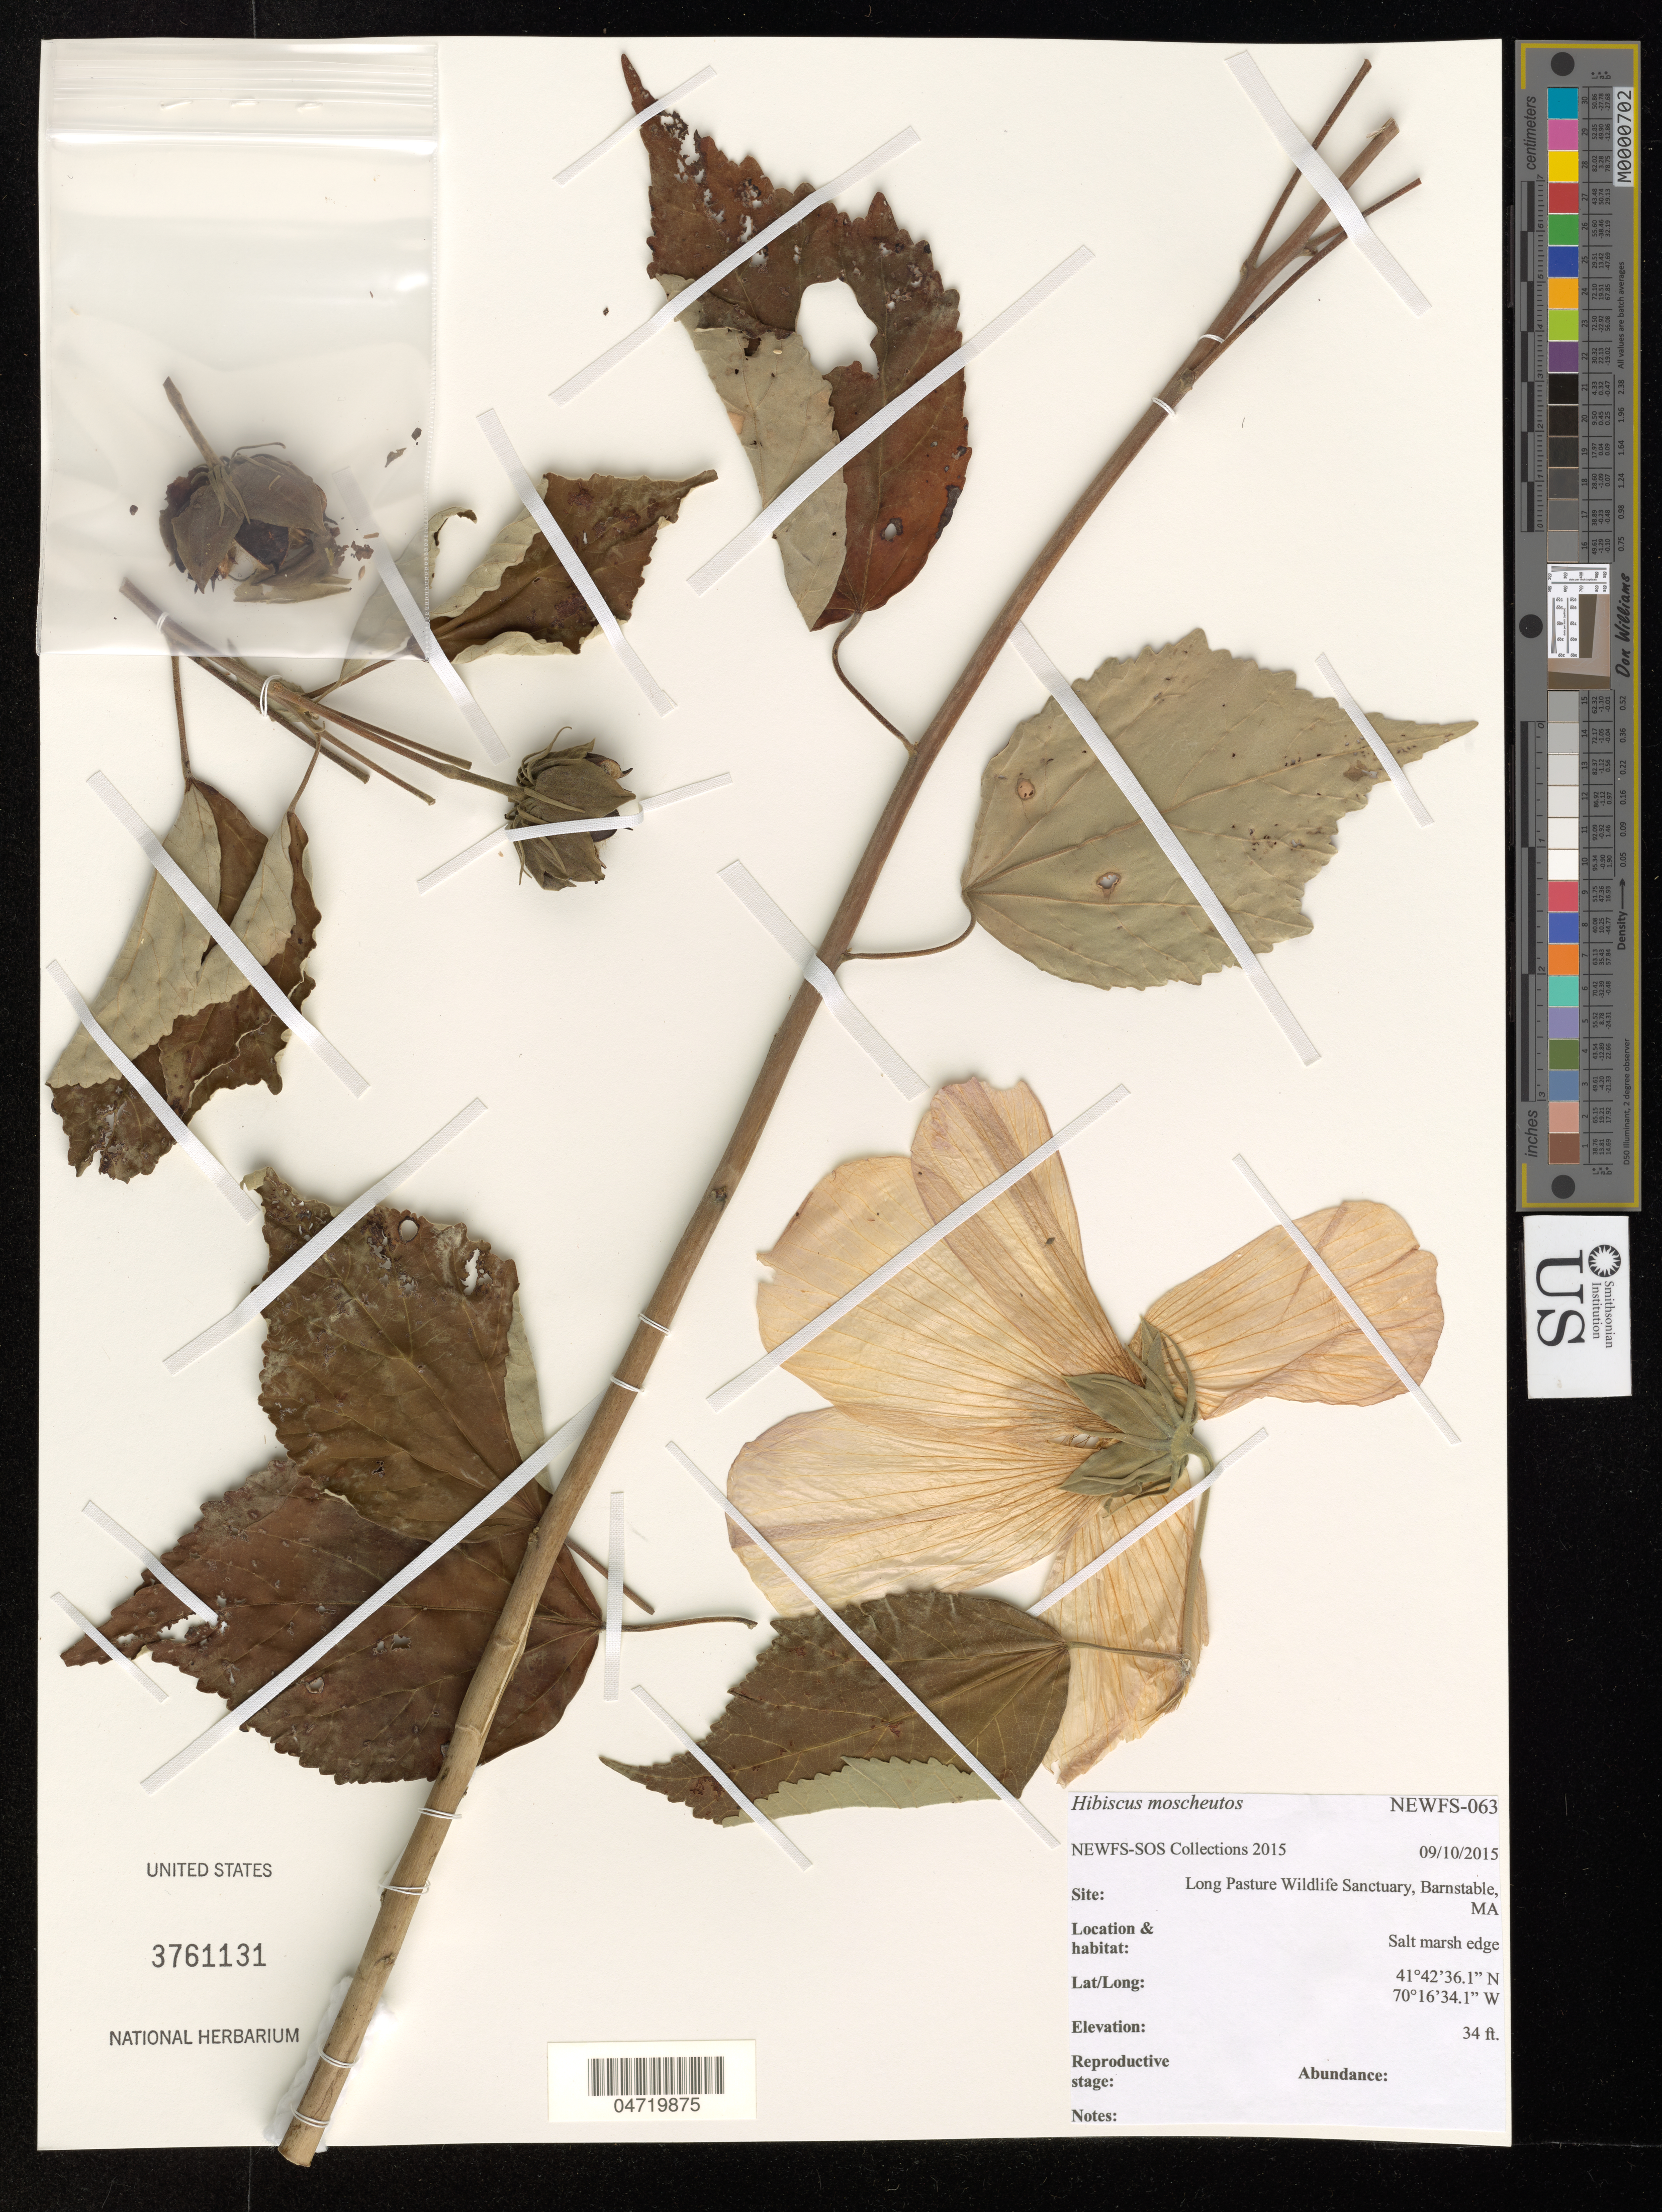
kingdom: Plantae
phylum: Tracheophyta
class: Magnoliopsida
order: Malvales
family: Malvaceae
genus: Hibiscus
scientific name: Hibiscus moscheutos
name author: L.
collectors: NEWFS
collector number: NEWFS-063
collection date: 2015-09-10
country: United States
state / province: Massachusetts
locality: Long Pasture Wildlife Sanctuary, Barnstable.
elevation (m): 10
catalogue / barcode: US 3761131